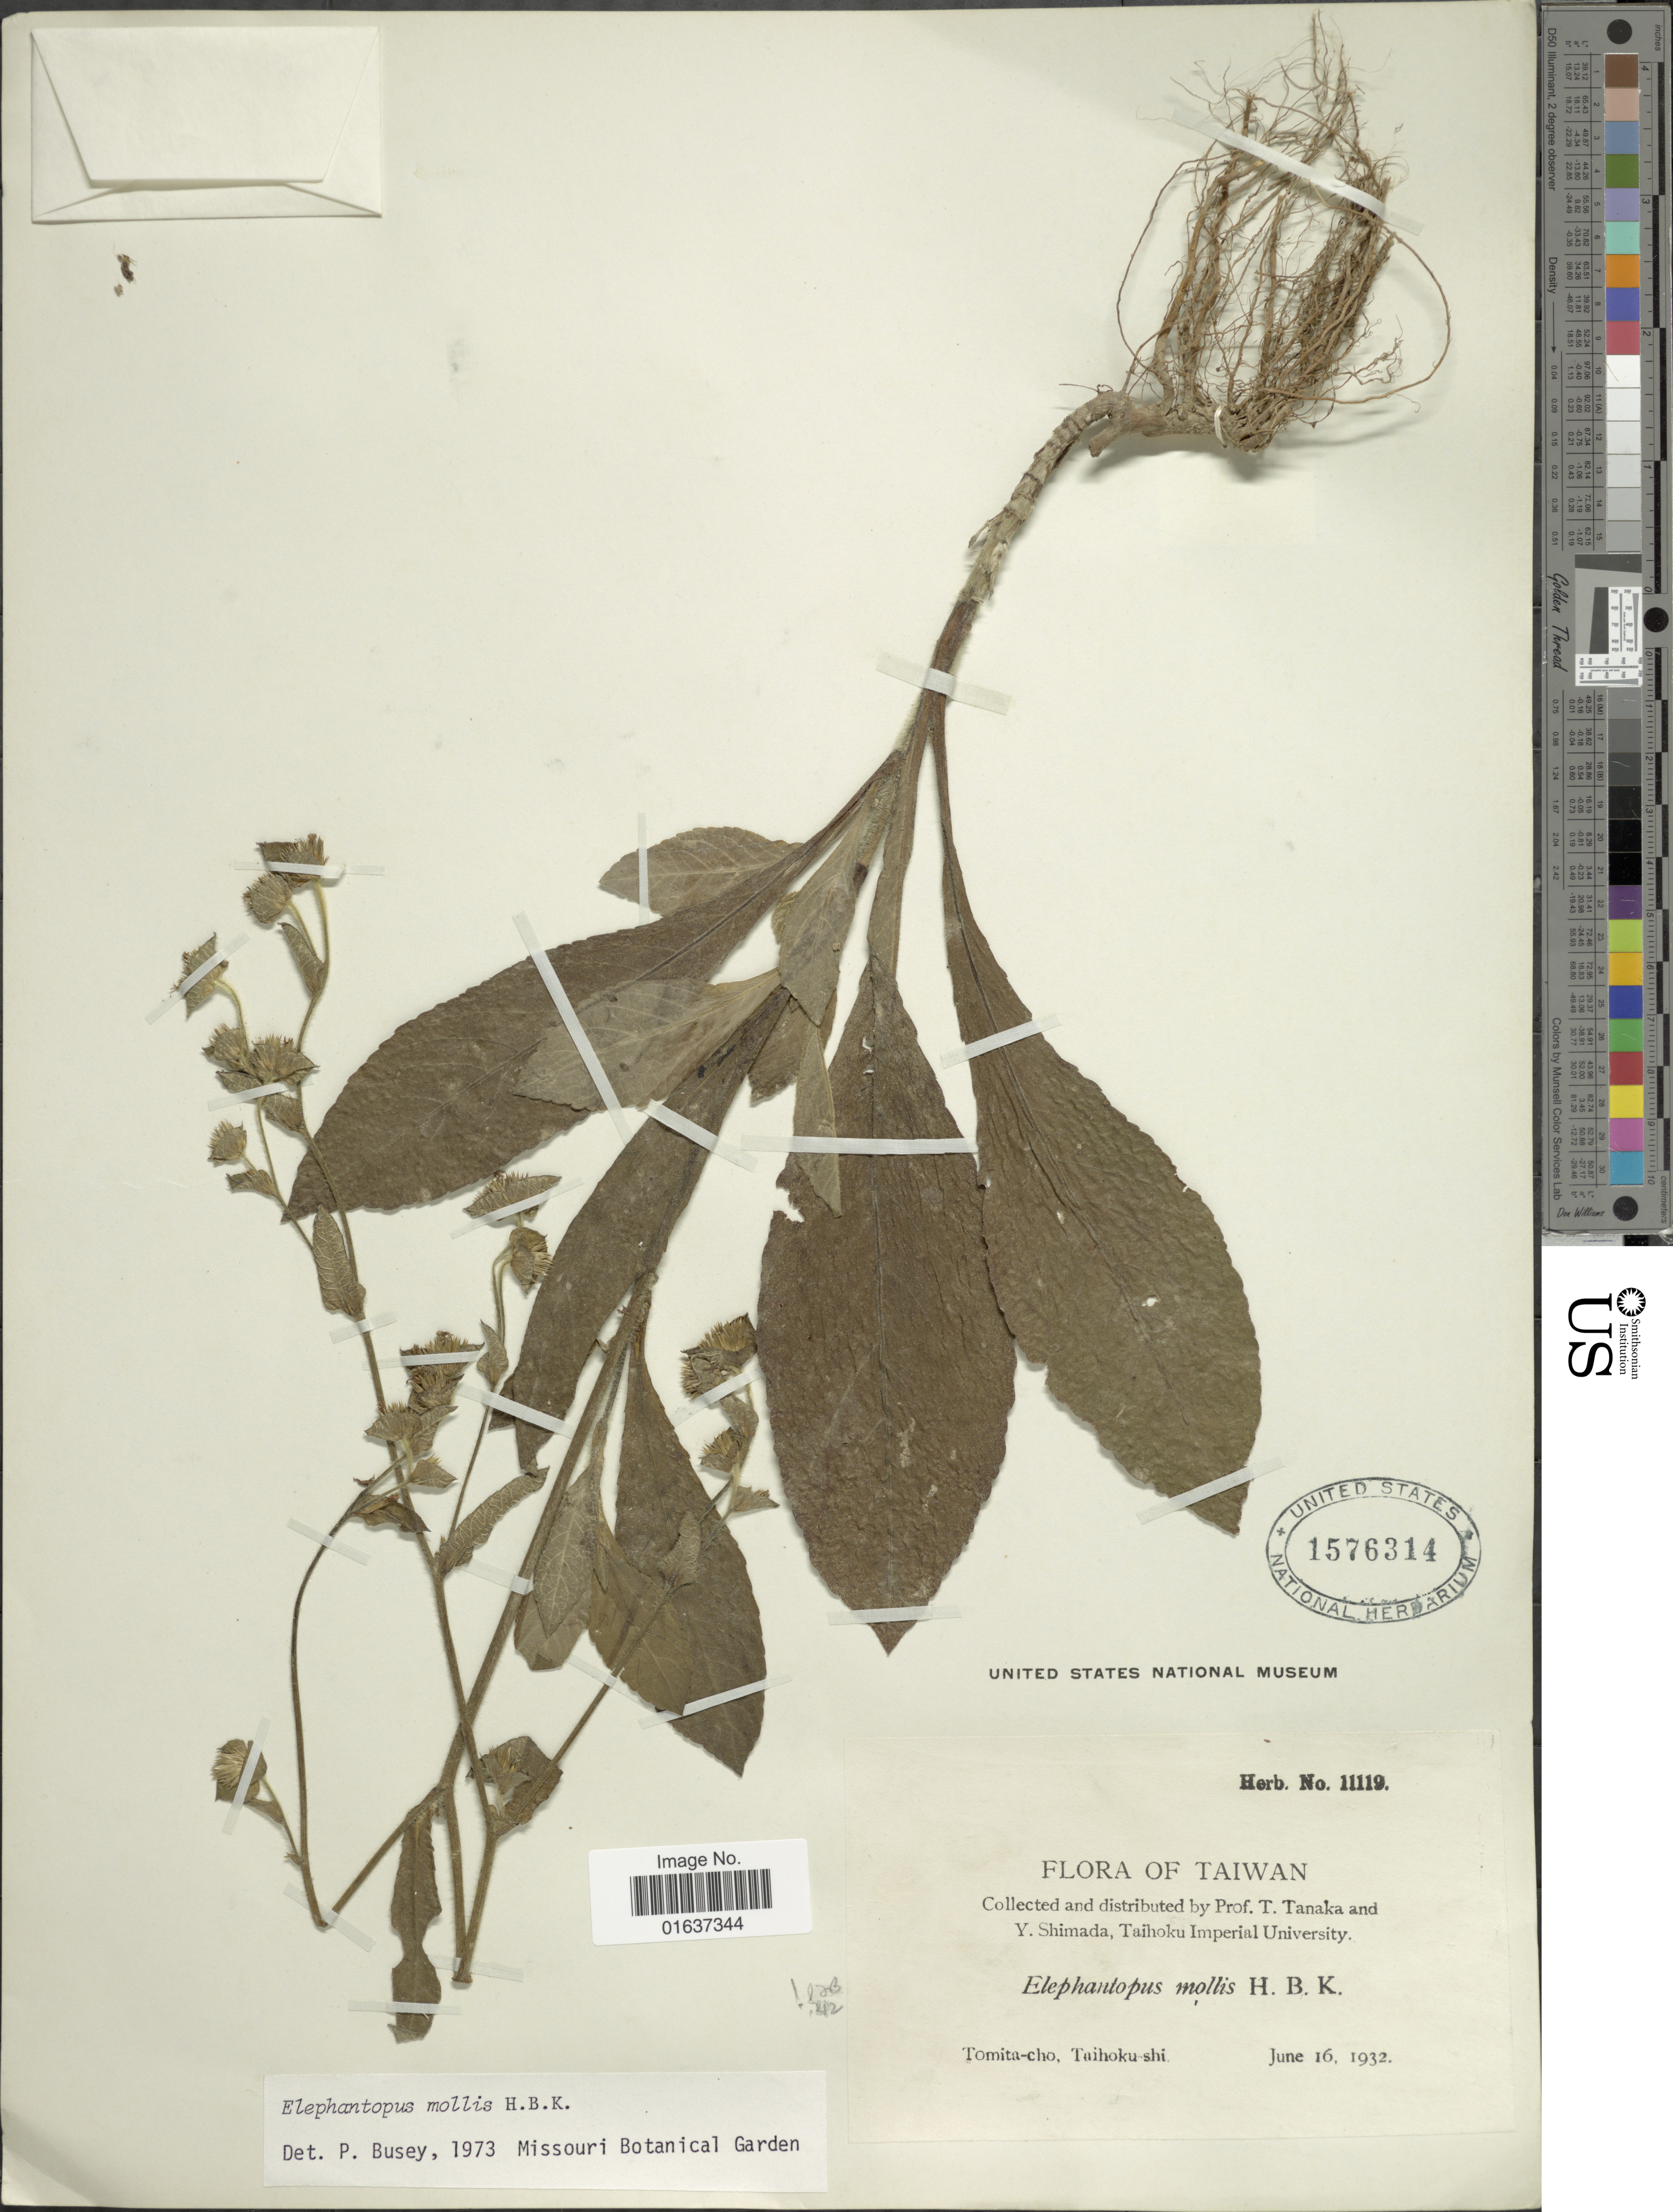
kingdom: Plantae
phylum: Tracheophyta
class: Magnoliopsida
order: Asterales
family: Asteraceae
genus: Elephantopus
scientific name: Elephantopus mollis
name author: Kunth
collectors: T. Tanaka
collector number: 11119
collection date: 1932-06-16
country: Taiwan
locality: Tomita-cho, Taihoku-shi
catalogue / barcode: US 1576314